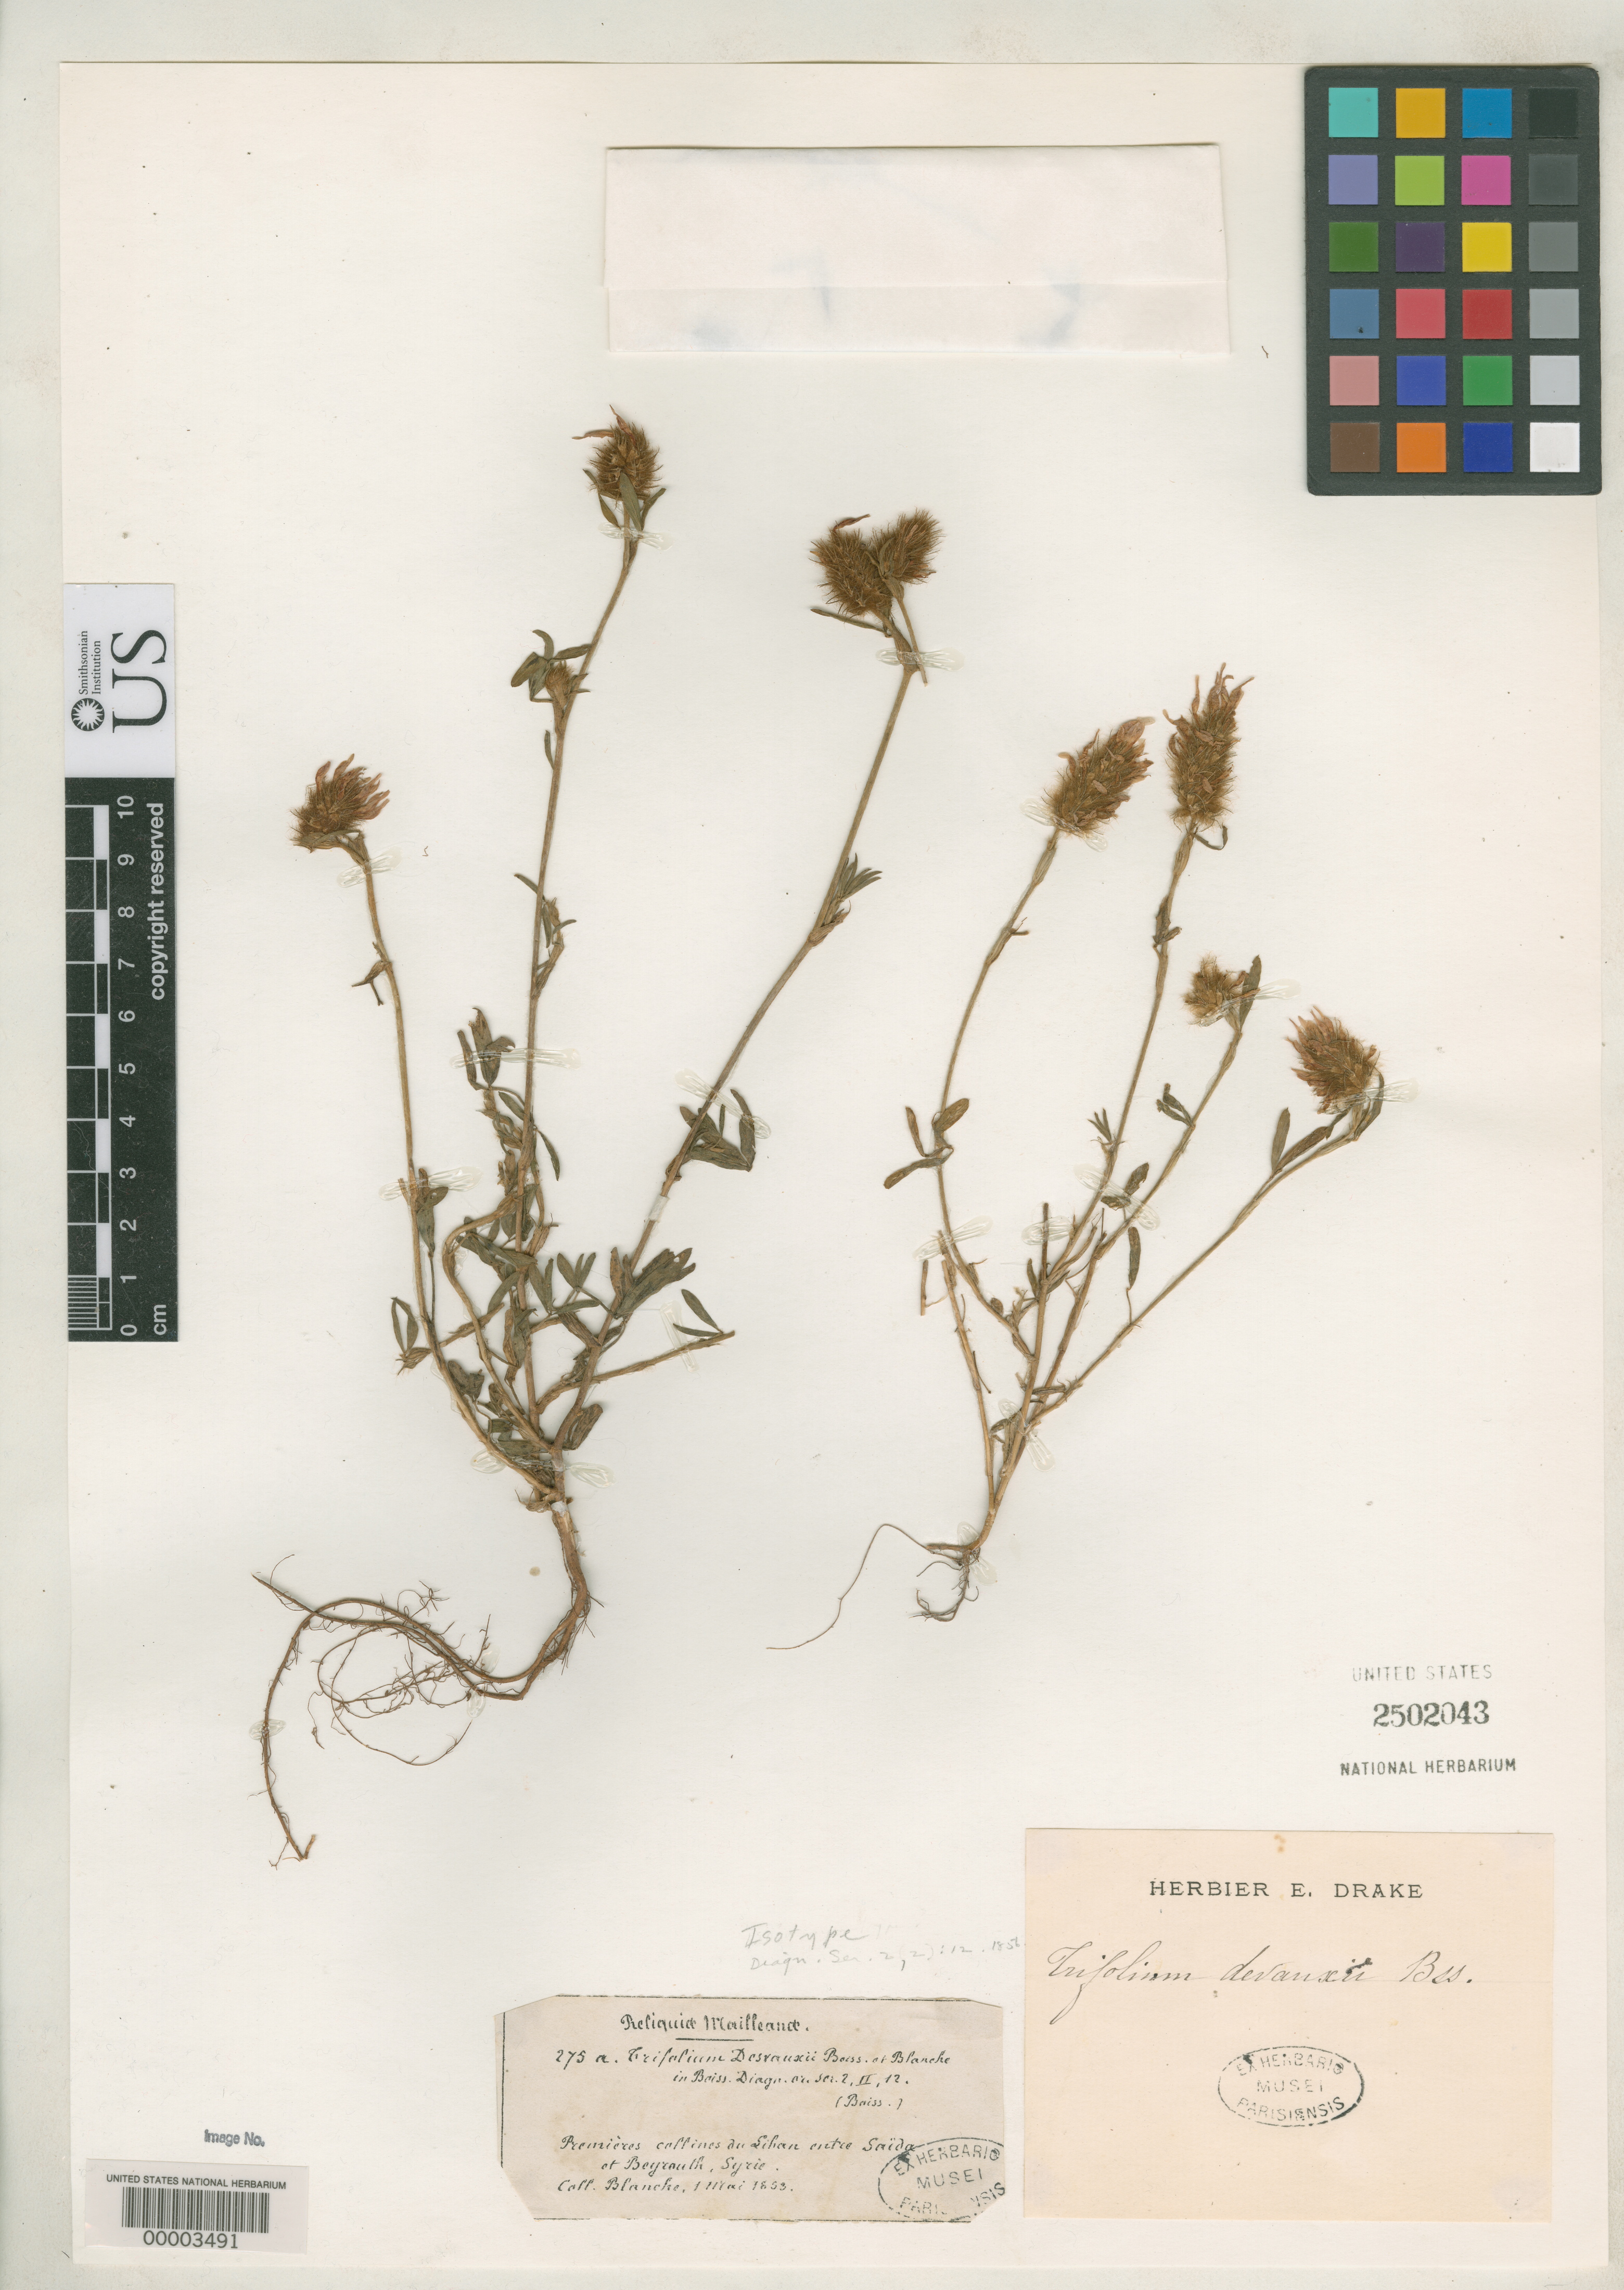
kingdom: Plantae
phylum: Tracheophyta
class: Magnoliopsida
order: Fabales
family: Fabaceae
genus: Trifolium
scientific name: Trifolium desvauxii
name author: Boiss. & Blanche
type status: Isotype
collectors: E. Blanche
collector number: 275 A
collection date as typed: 01 May 1853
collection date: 1853-05-01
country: Lebanon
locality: At Siban, between Sidon (Saida) and Beirut (Beyrouth).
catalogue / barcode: US 2502043